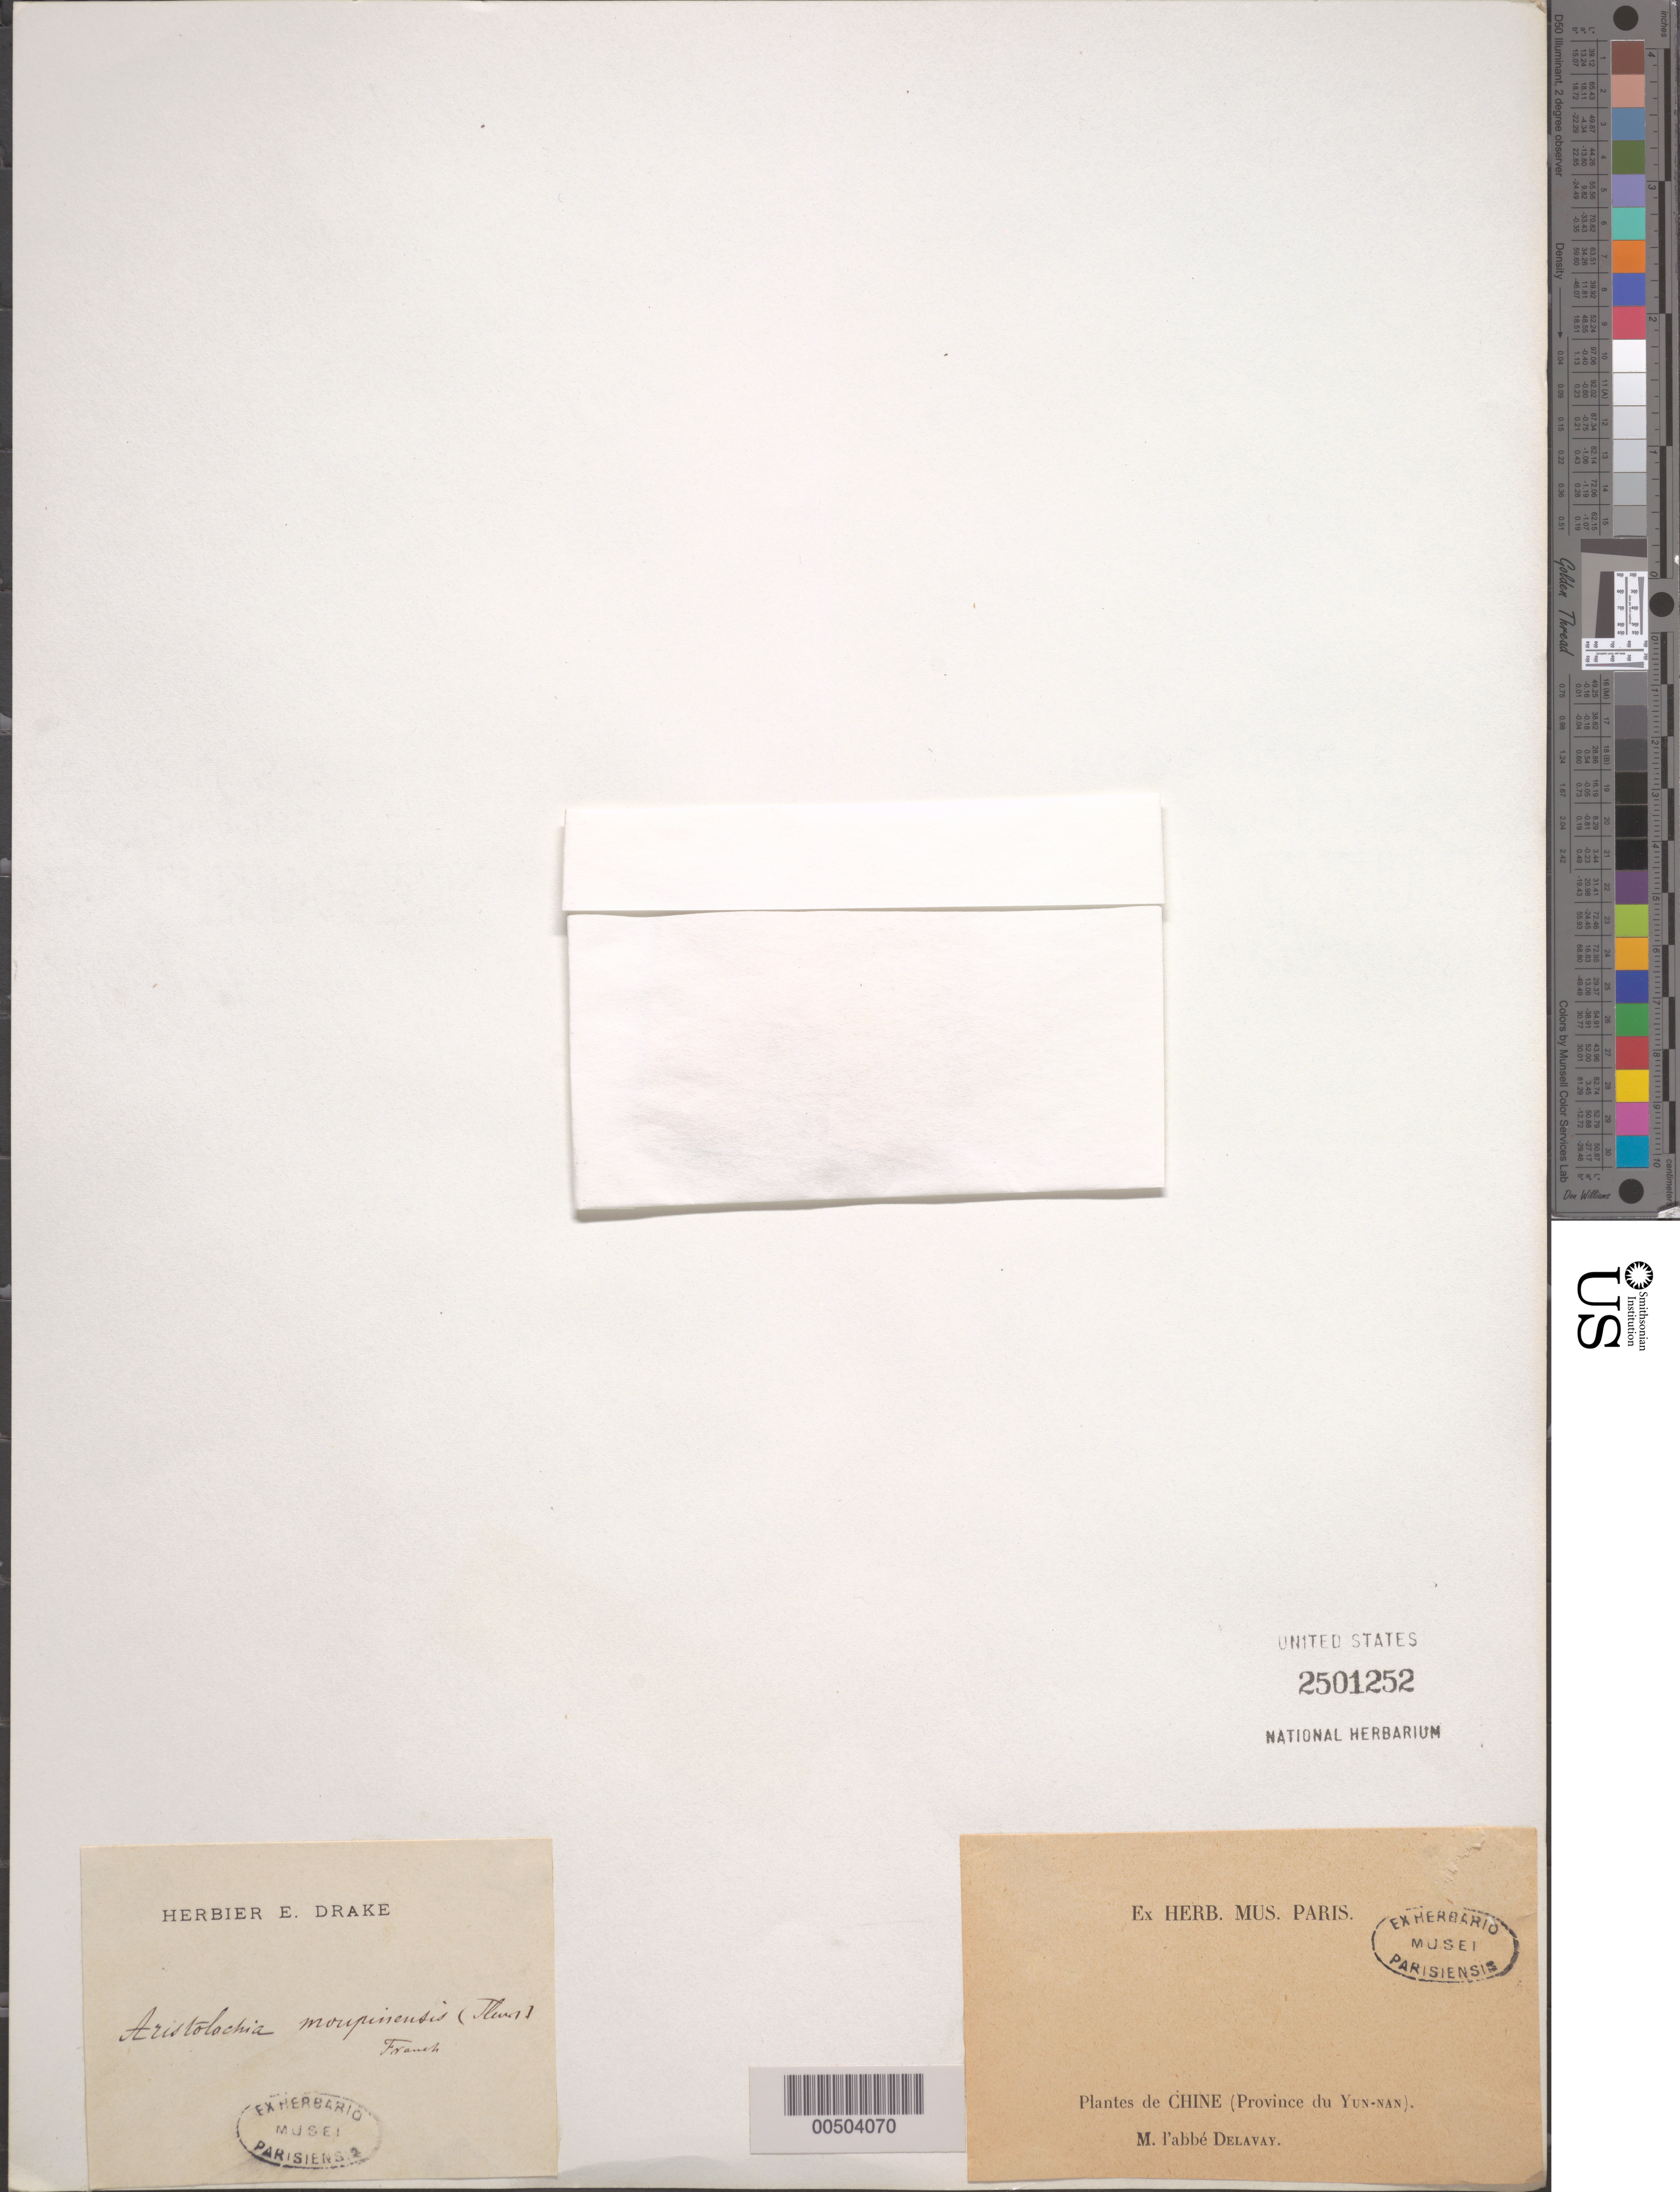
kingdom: Plantae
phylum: Tracheophyta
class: Magnoliopsida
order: Piperales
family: Aristolochiaceae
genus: Aristolochia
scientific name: Aristolochia moupinensis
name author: Franch.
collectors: P. Delavay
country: China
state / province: Yunnan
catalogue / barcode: US 2501252